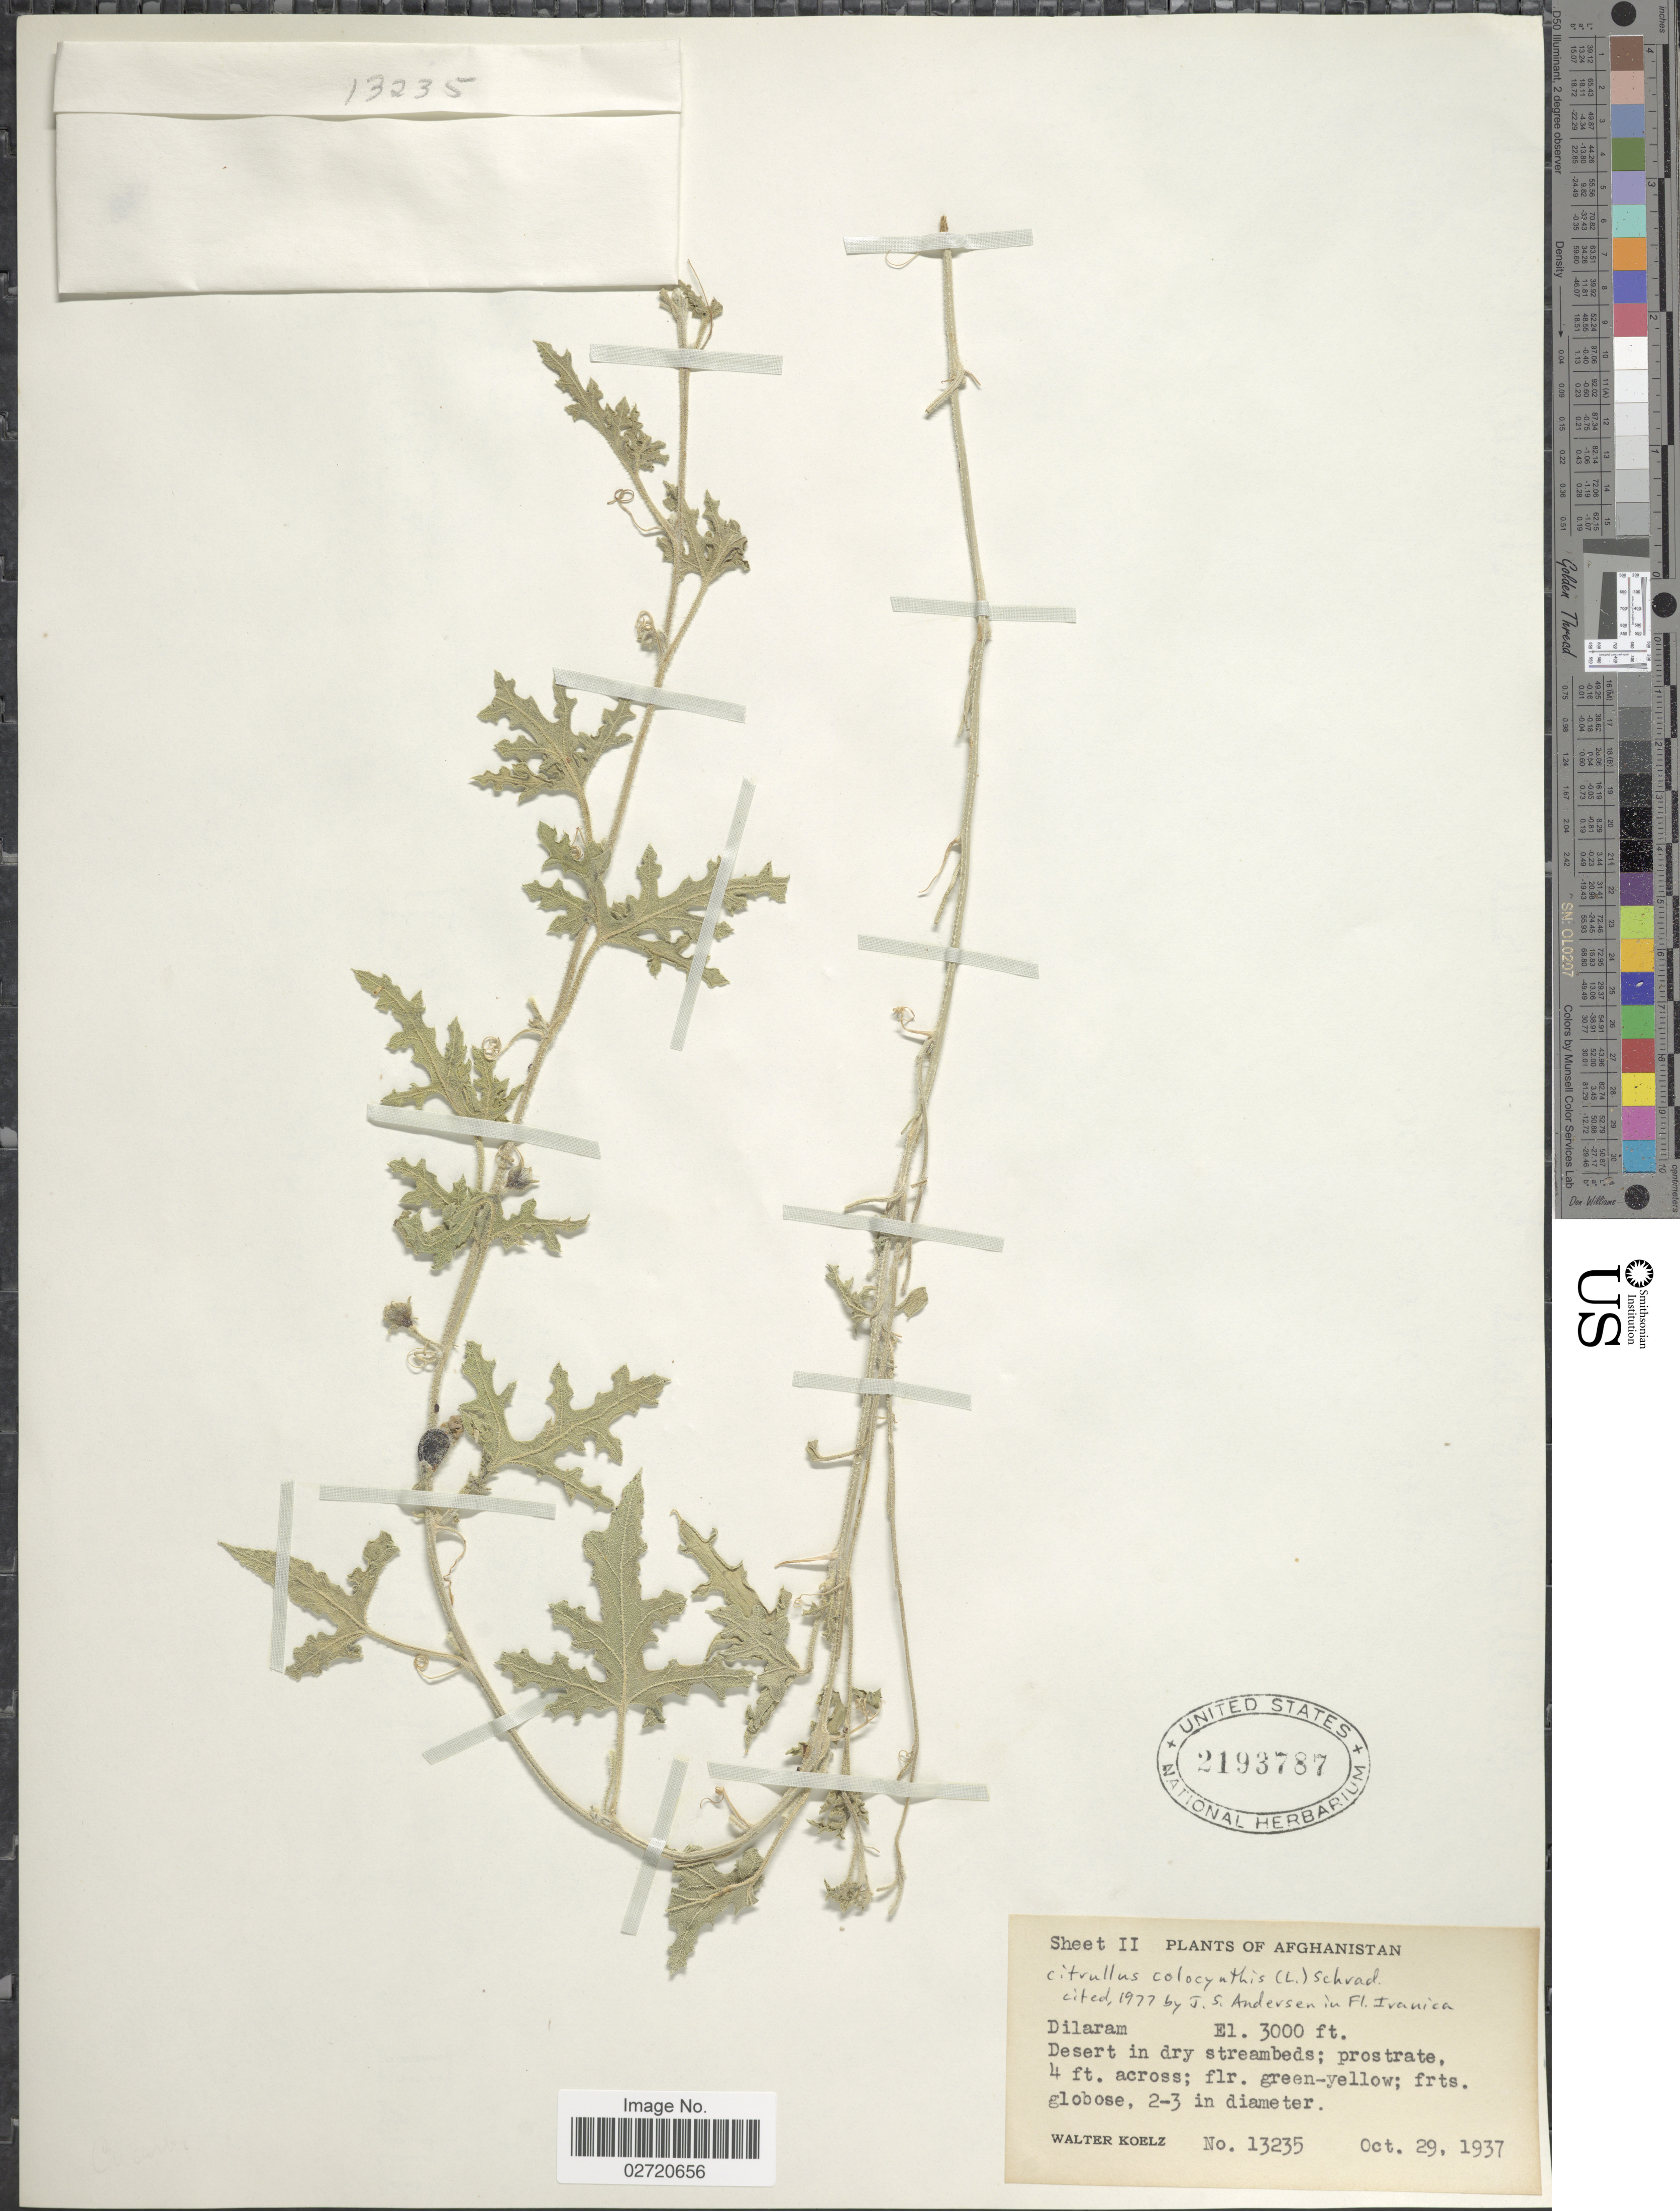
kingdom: Plantae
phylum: Tracheophyta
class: Magnoliopsida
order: Cucurbitales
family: Cucurbitaceae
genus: Citrullus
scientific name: Citrullus colocynthis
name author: (L.) Schrad.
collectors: W. N. Koelz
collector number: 13235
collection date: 1937-10-29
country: Afghanistan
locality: Dilaram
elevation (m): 914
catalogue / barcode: US 2193787